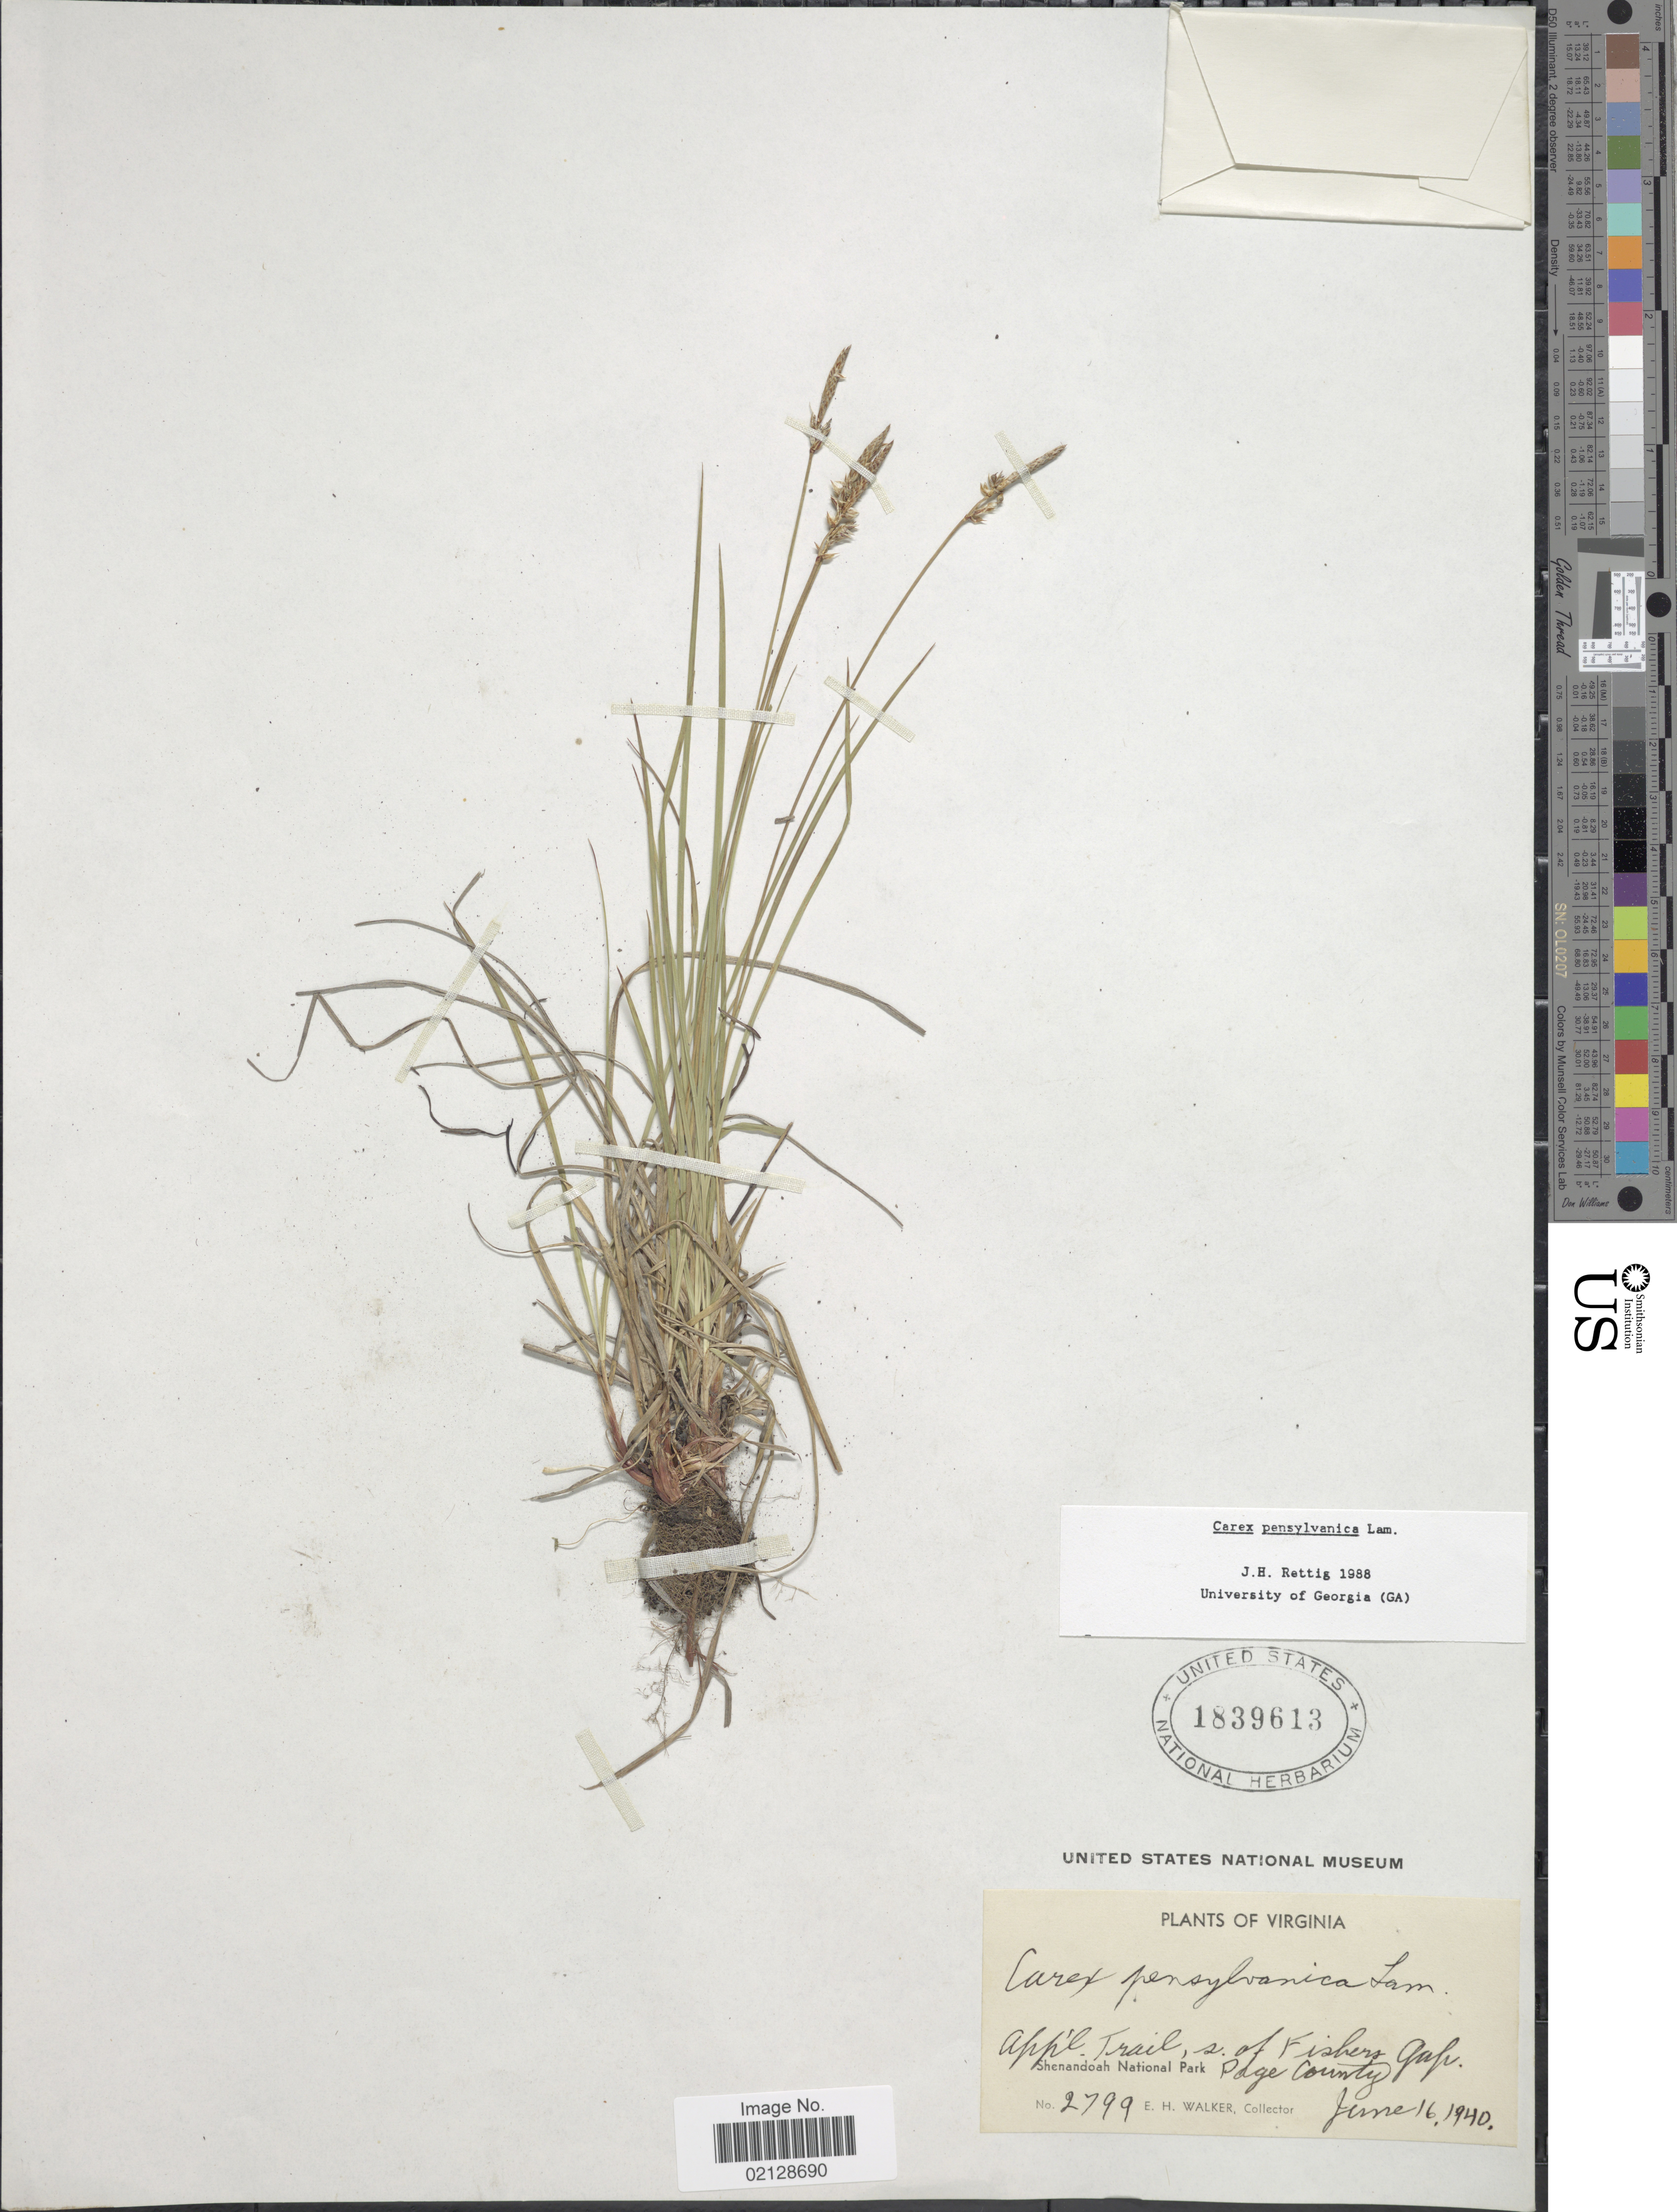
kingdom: Plantae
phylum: Tracheophyta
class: Liliopsida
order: Poales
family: Cyperaceae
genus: Carex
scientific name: Carex pensylvanica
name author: Lam.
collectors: E. H. Walker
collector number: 2799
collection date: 1940-06-16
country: United States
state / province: Virginia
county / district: Page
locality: Appalachian Trail, S of Fishers Gap, Shenandoah National Park.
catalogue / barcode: US 1839613